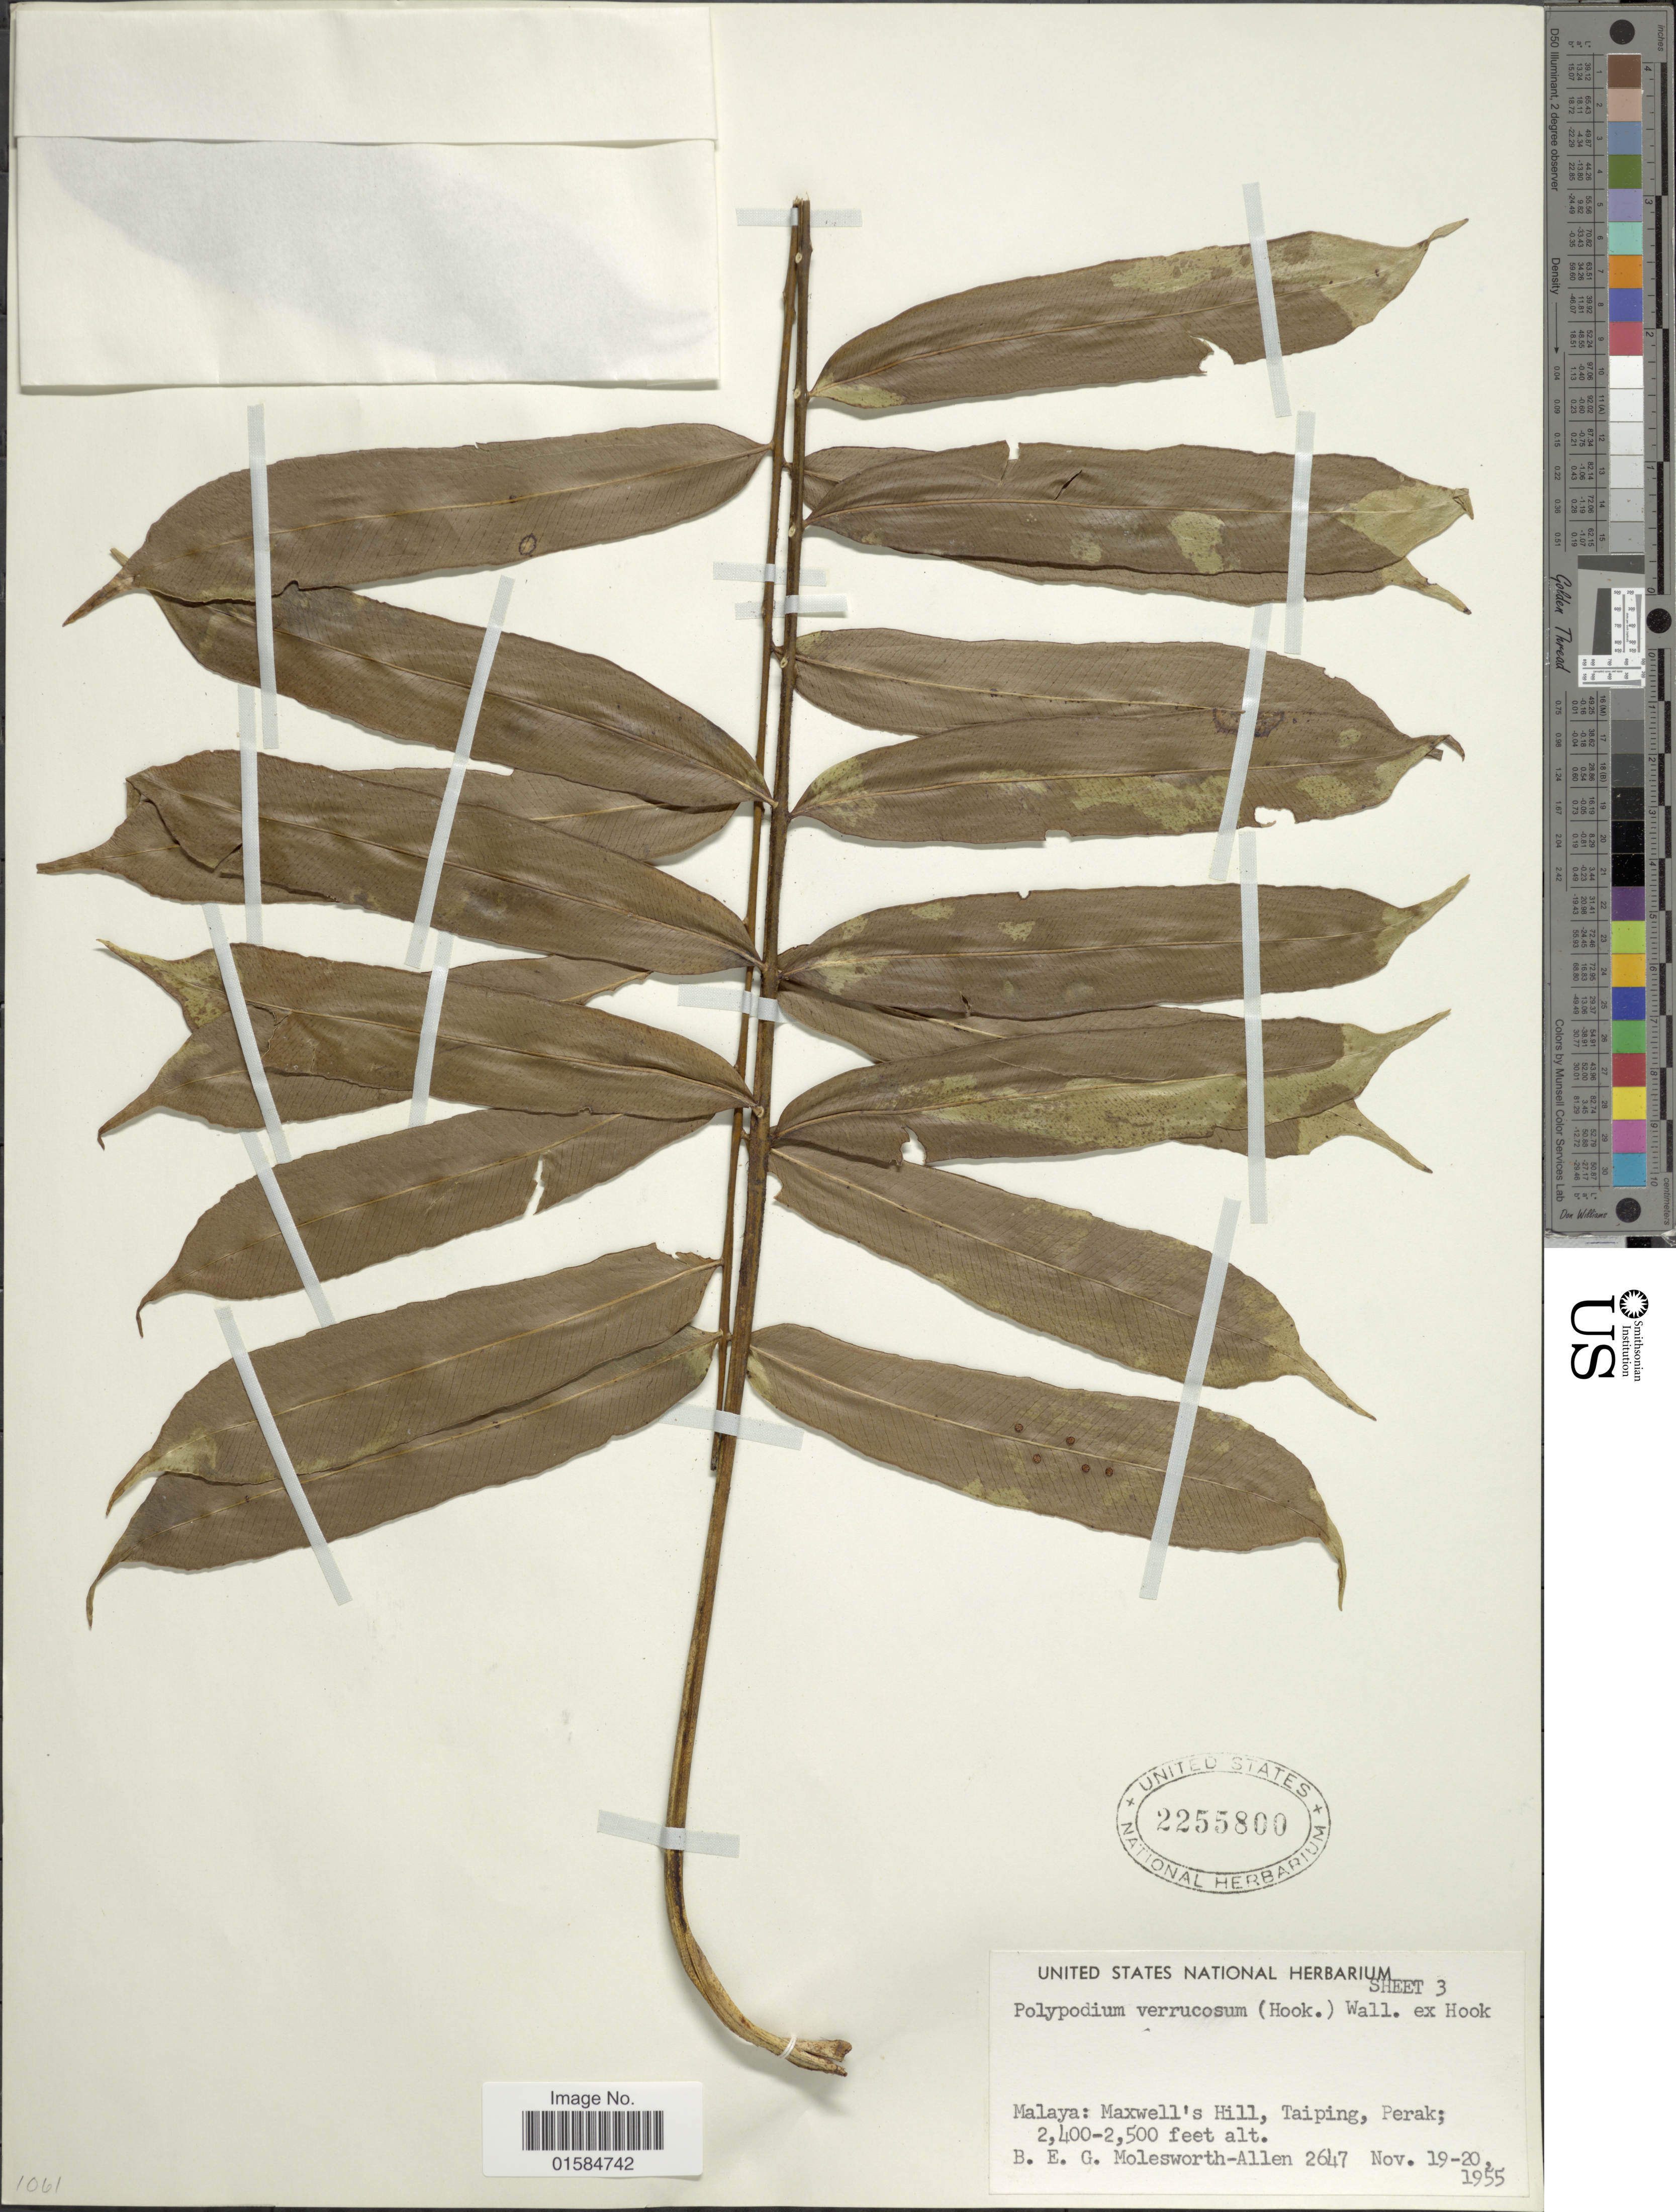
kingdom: Plantae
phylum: Tracheophyta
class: Polypodiopsida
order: Polypodiales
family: Polypodiaceae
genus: Goniophlebium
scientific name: Goniophlebium percussum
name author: (Cauv.) W.H. Wagner & Grether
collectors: B. E. G. Molesworth-Allen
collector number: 2647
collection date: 1955-11-19/1955-11-20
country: Malaysia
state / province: Perak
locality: Malaya: Maxwell's Hill, Taiping, Perak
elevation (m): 732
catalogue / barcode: US 2255800